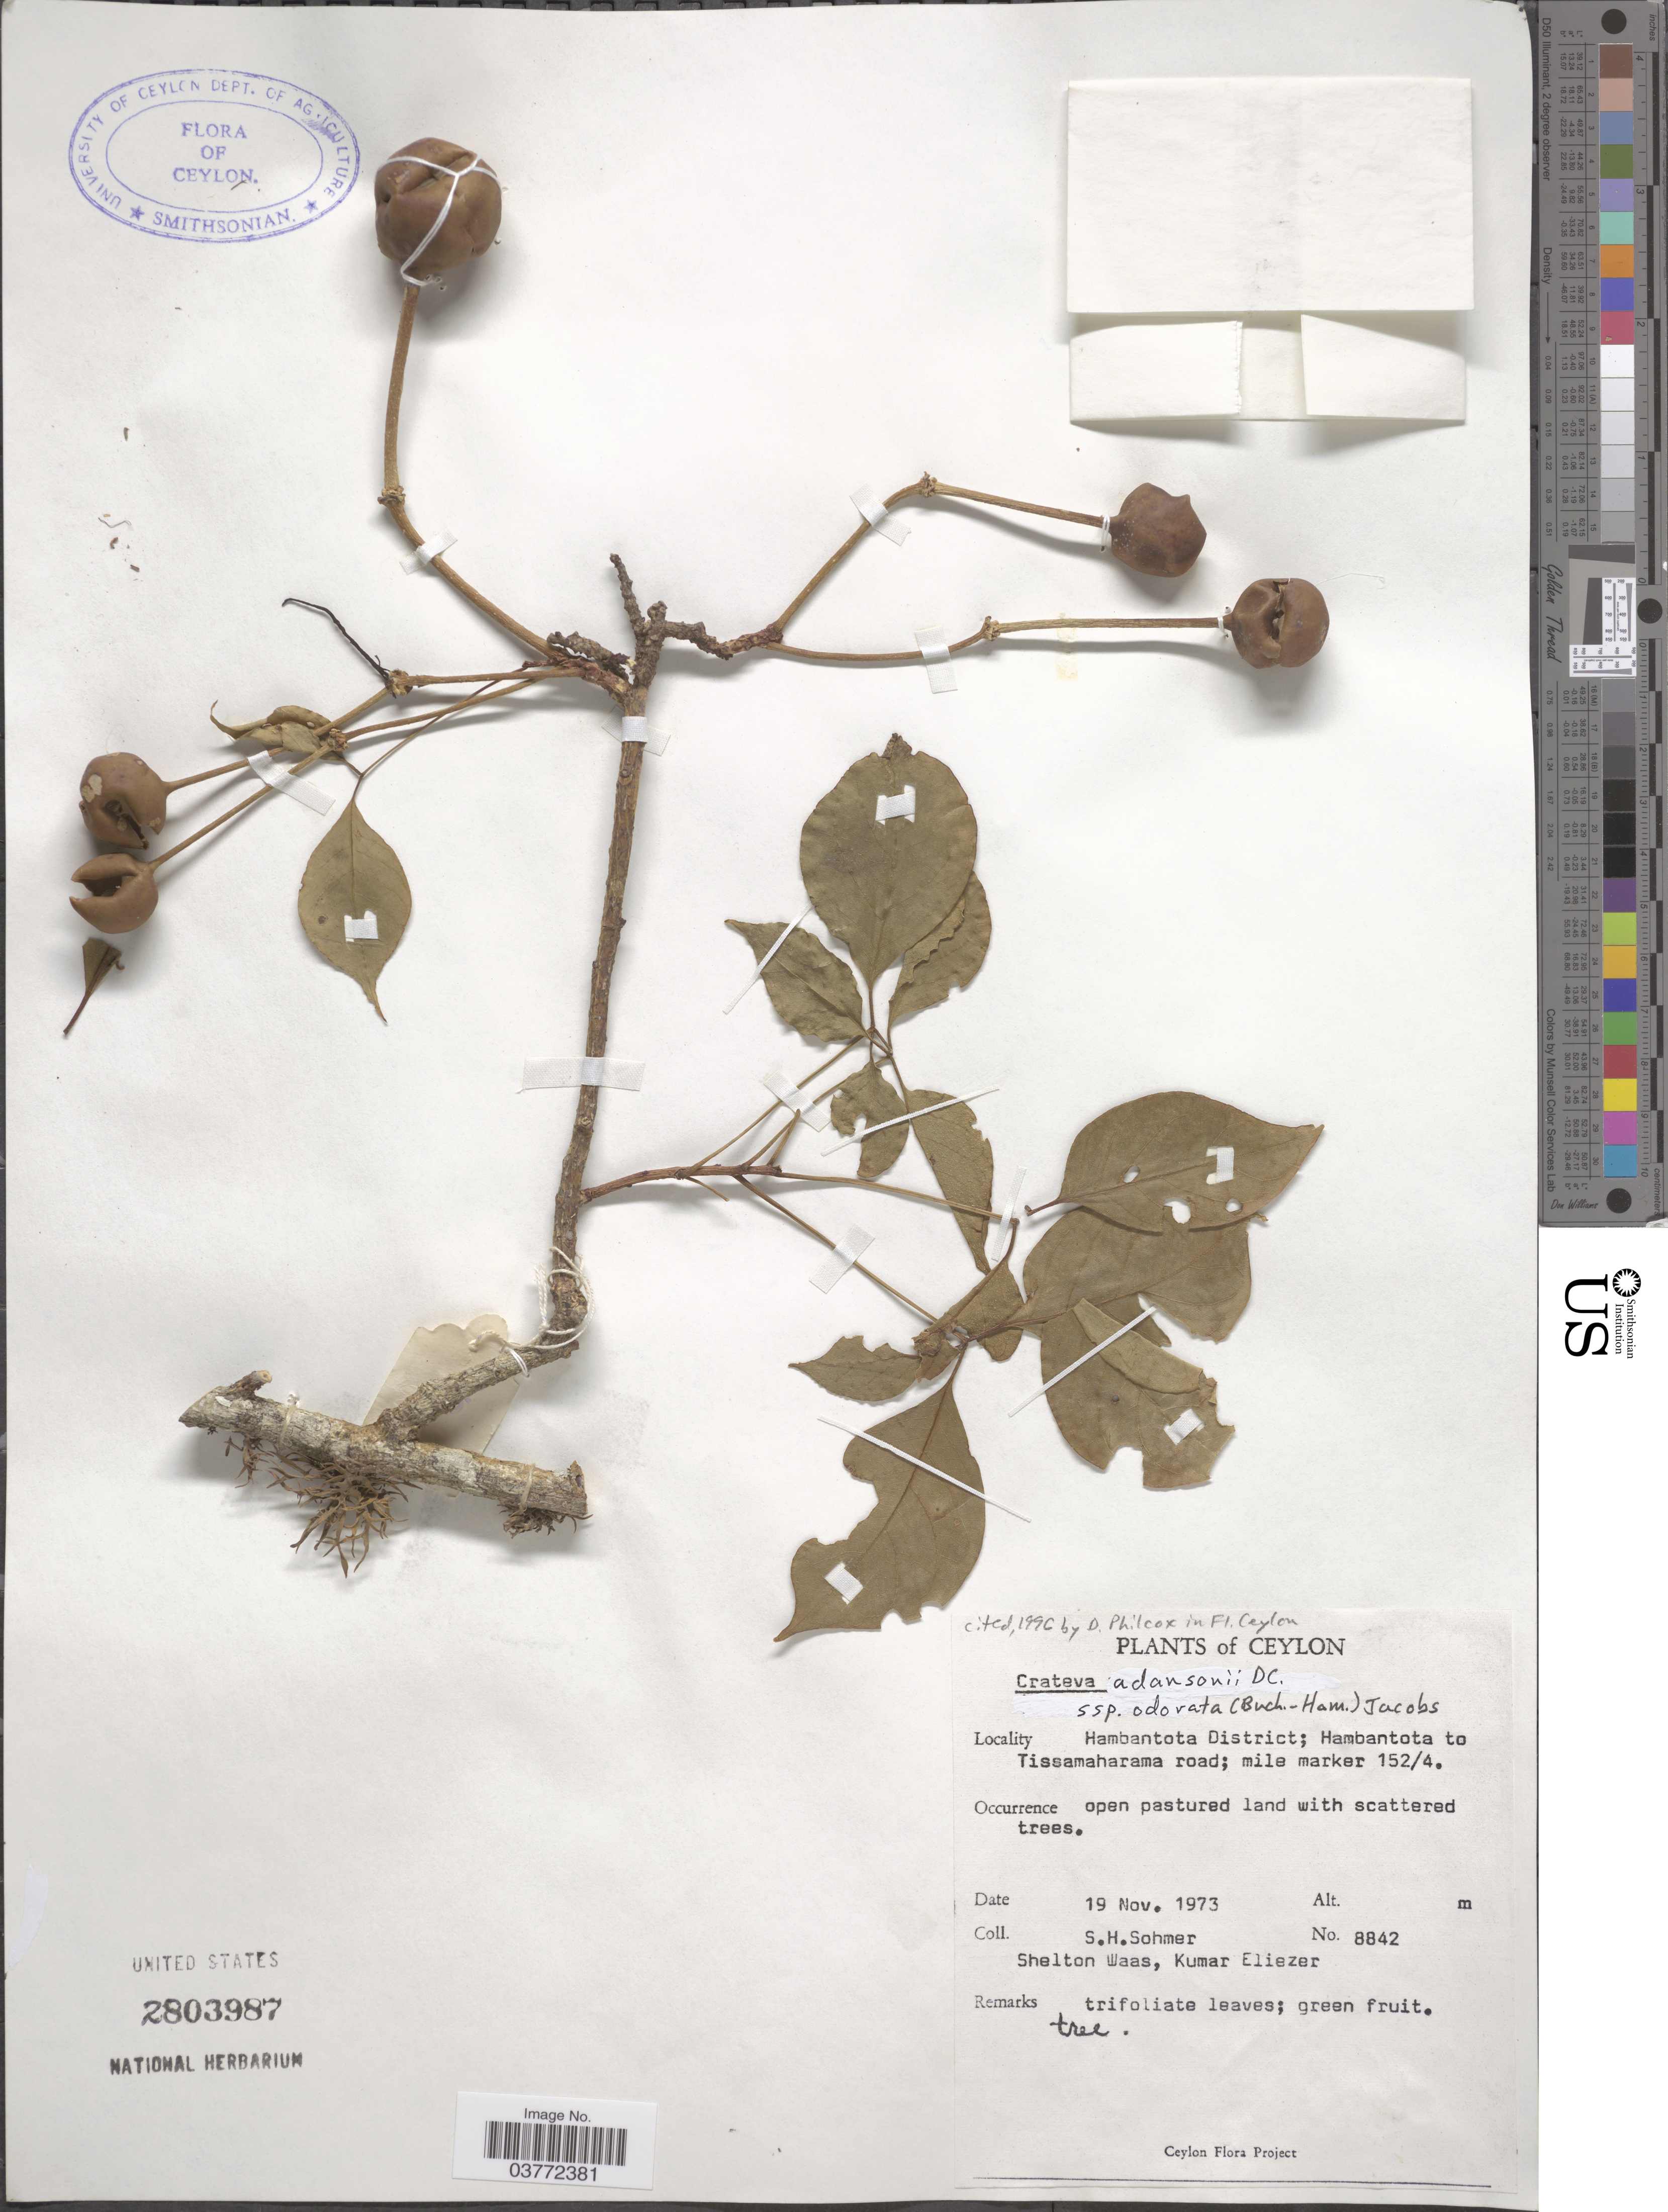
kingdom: Plantae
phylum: Tracheophyta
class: Magnoliopsida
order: Brassicales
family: Capparaceae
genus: Crateva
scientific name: Crateva adansonii subsp. odora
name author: (Buch.-Ham.) Jacobs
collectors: S. H. Sohmer, S. Waas & K. Eliezer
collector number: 8842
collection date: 1973-11-19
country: Sri Lanka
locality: Ceylon. Hambantota District; Hambantota to Tissamaharama road; mile marker 152/4.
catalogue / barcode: US 2803987